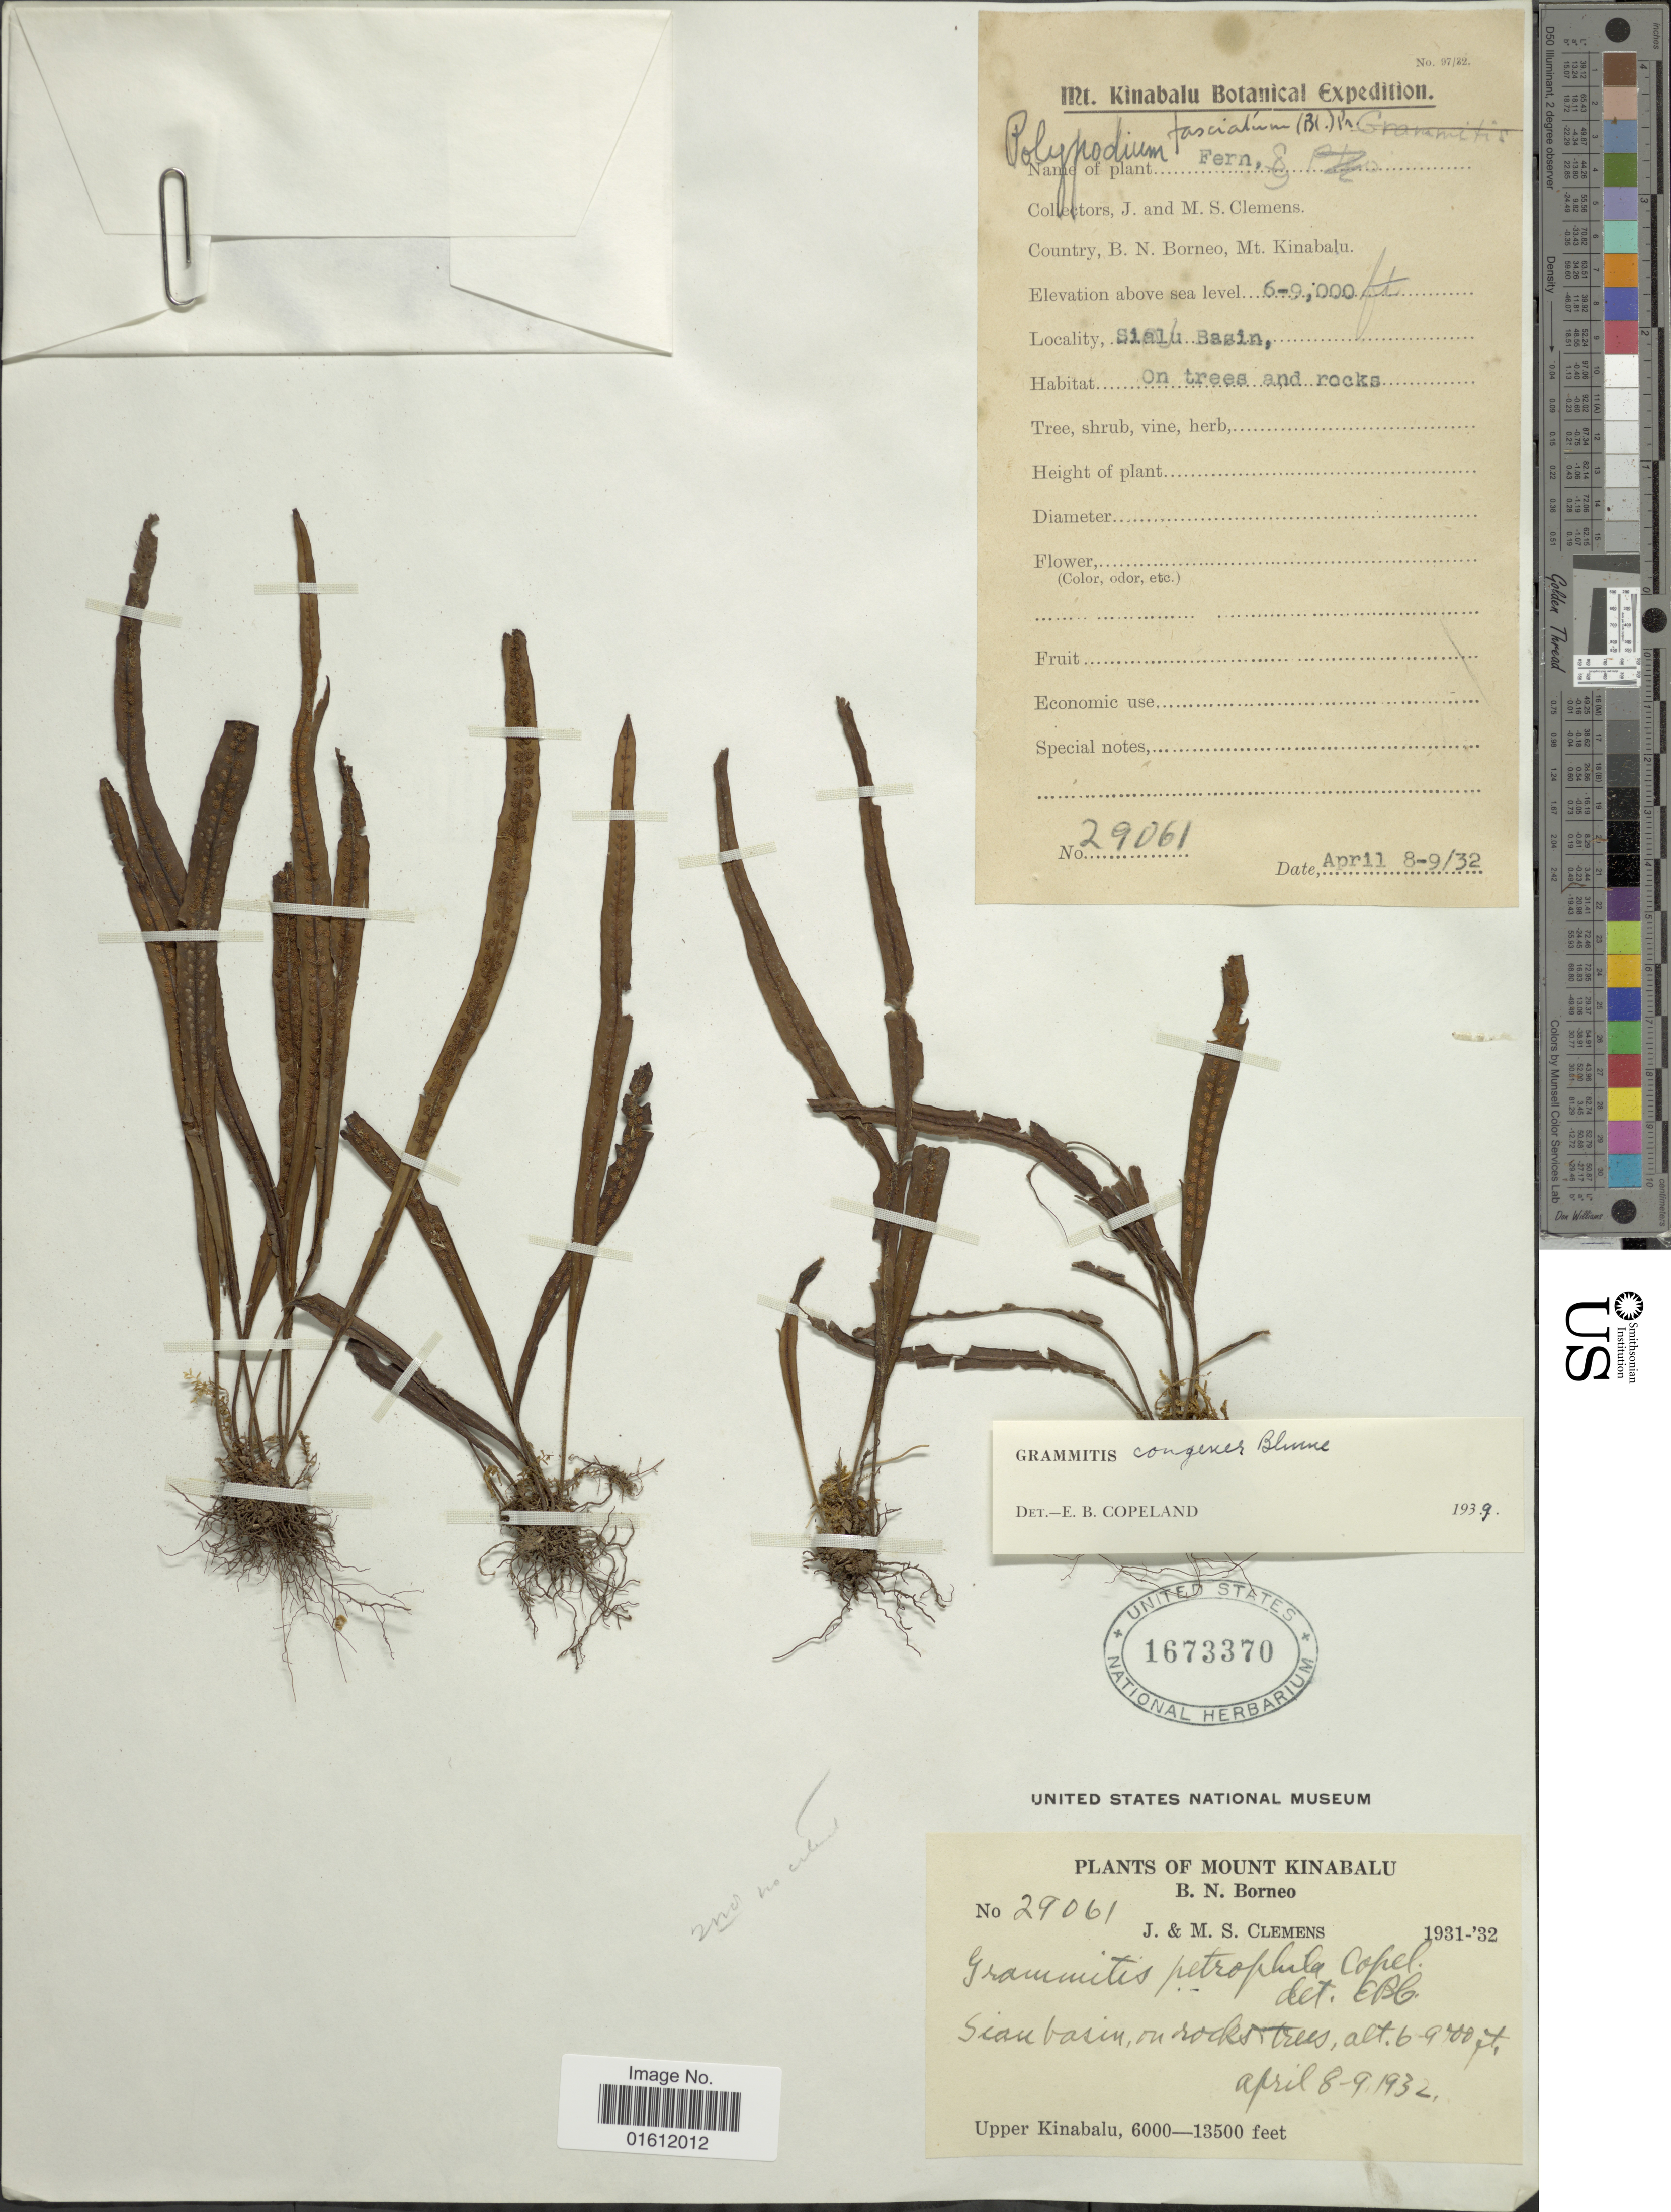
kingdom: Plantae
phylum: Tracheophyta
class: Polypodiopsida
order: Polypodiales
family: Polypodiaceae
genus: Oreogrammitis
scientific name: Oreogrammitis congener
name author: (Blume) Parris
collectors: J. Clemens & M. S. Clemens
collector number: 29061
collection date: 1932-04-08/1932-04-09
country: Malaysia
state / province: Sabah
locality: Mount Kinabalu, B.N. Borneo, Siam basin, Upper Kinabalu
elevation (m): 1829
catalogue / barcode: US 1673370